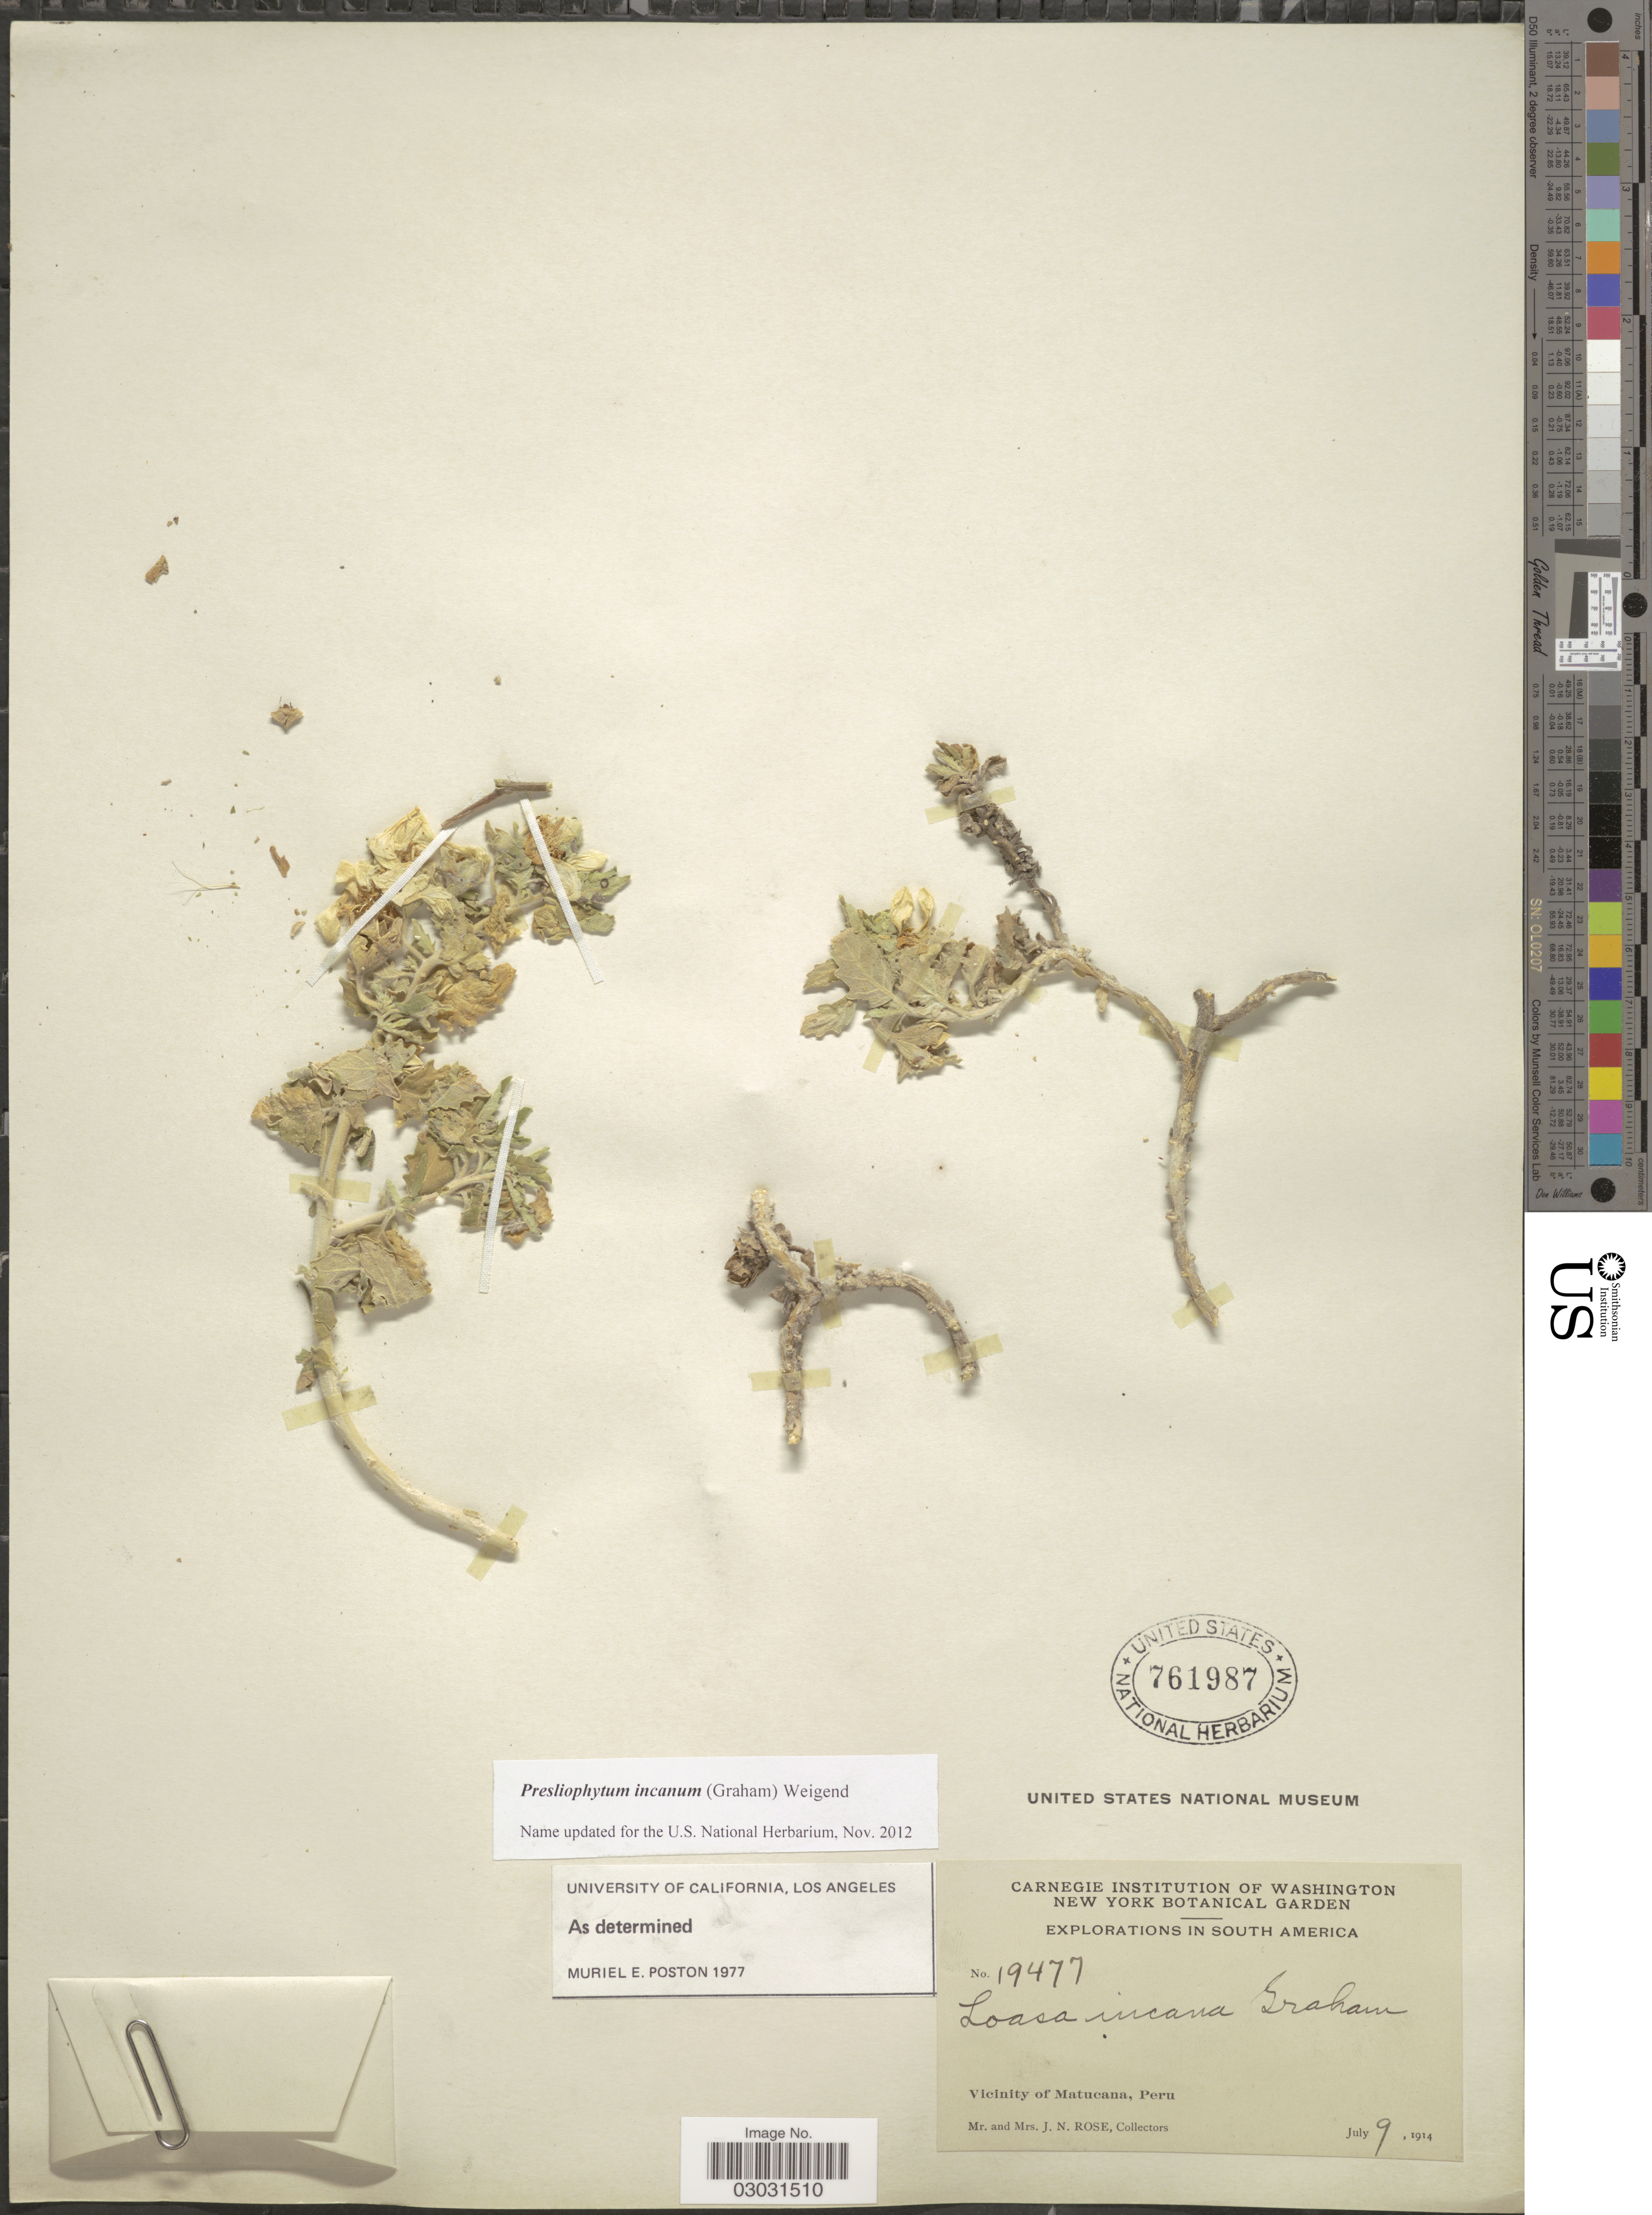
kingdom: Plantae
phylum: Tracheophyta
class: Magnoliopsida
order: Cornales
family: Loasaceae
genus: Presliophytum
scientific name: Presliophytum incanum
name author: (Graham) Weigand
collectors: J. N. Rose & L. B. Rose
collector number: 19477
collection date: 1914-07-09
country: Peru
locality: Vicinity of Matucana.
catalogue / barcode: US 761987